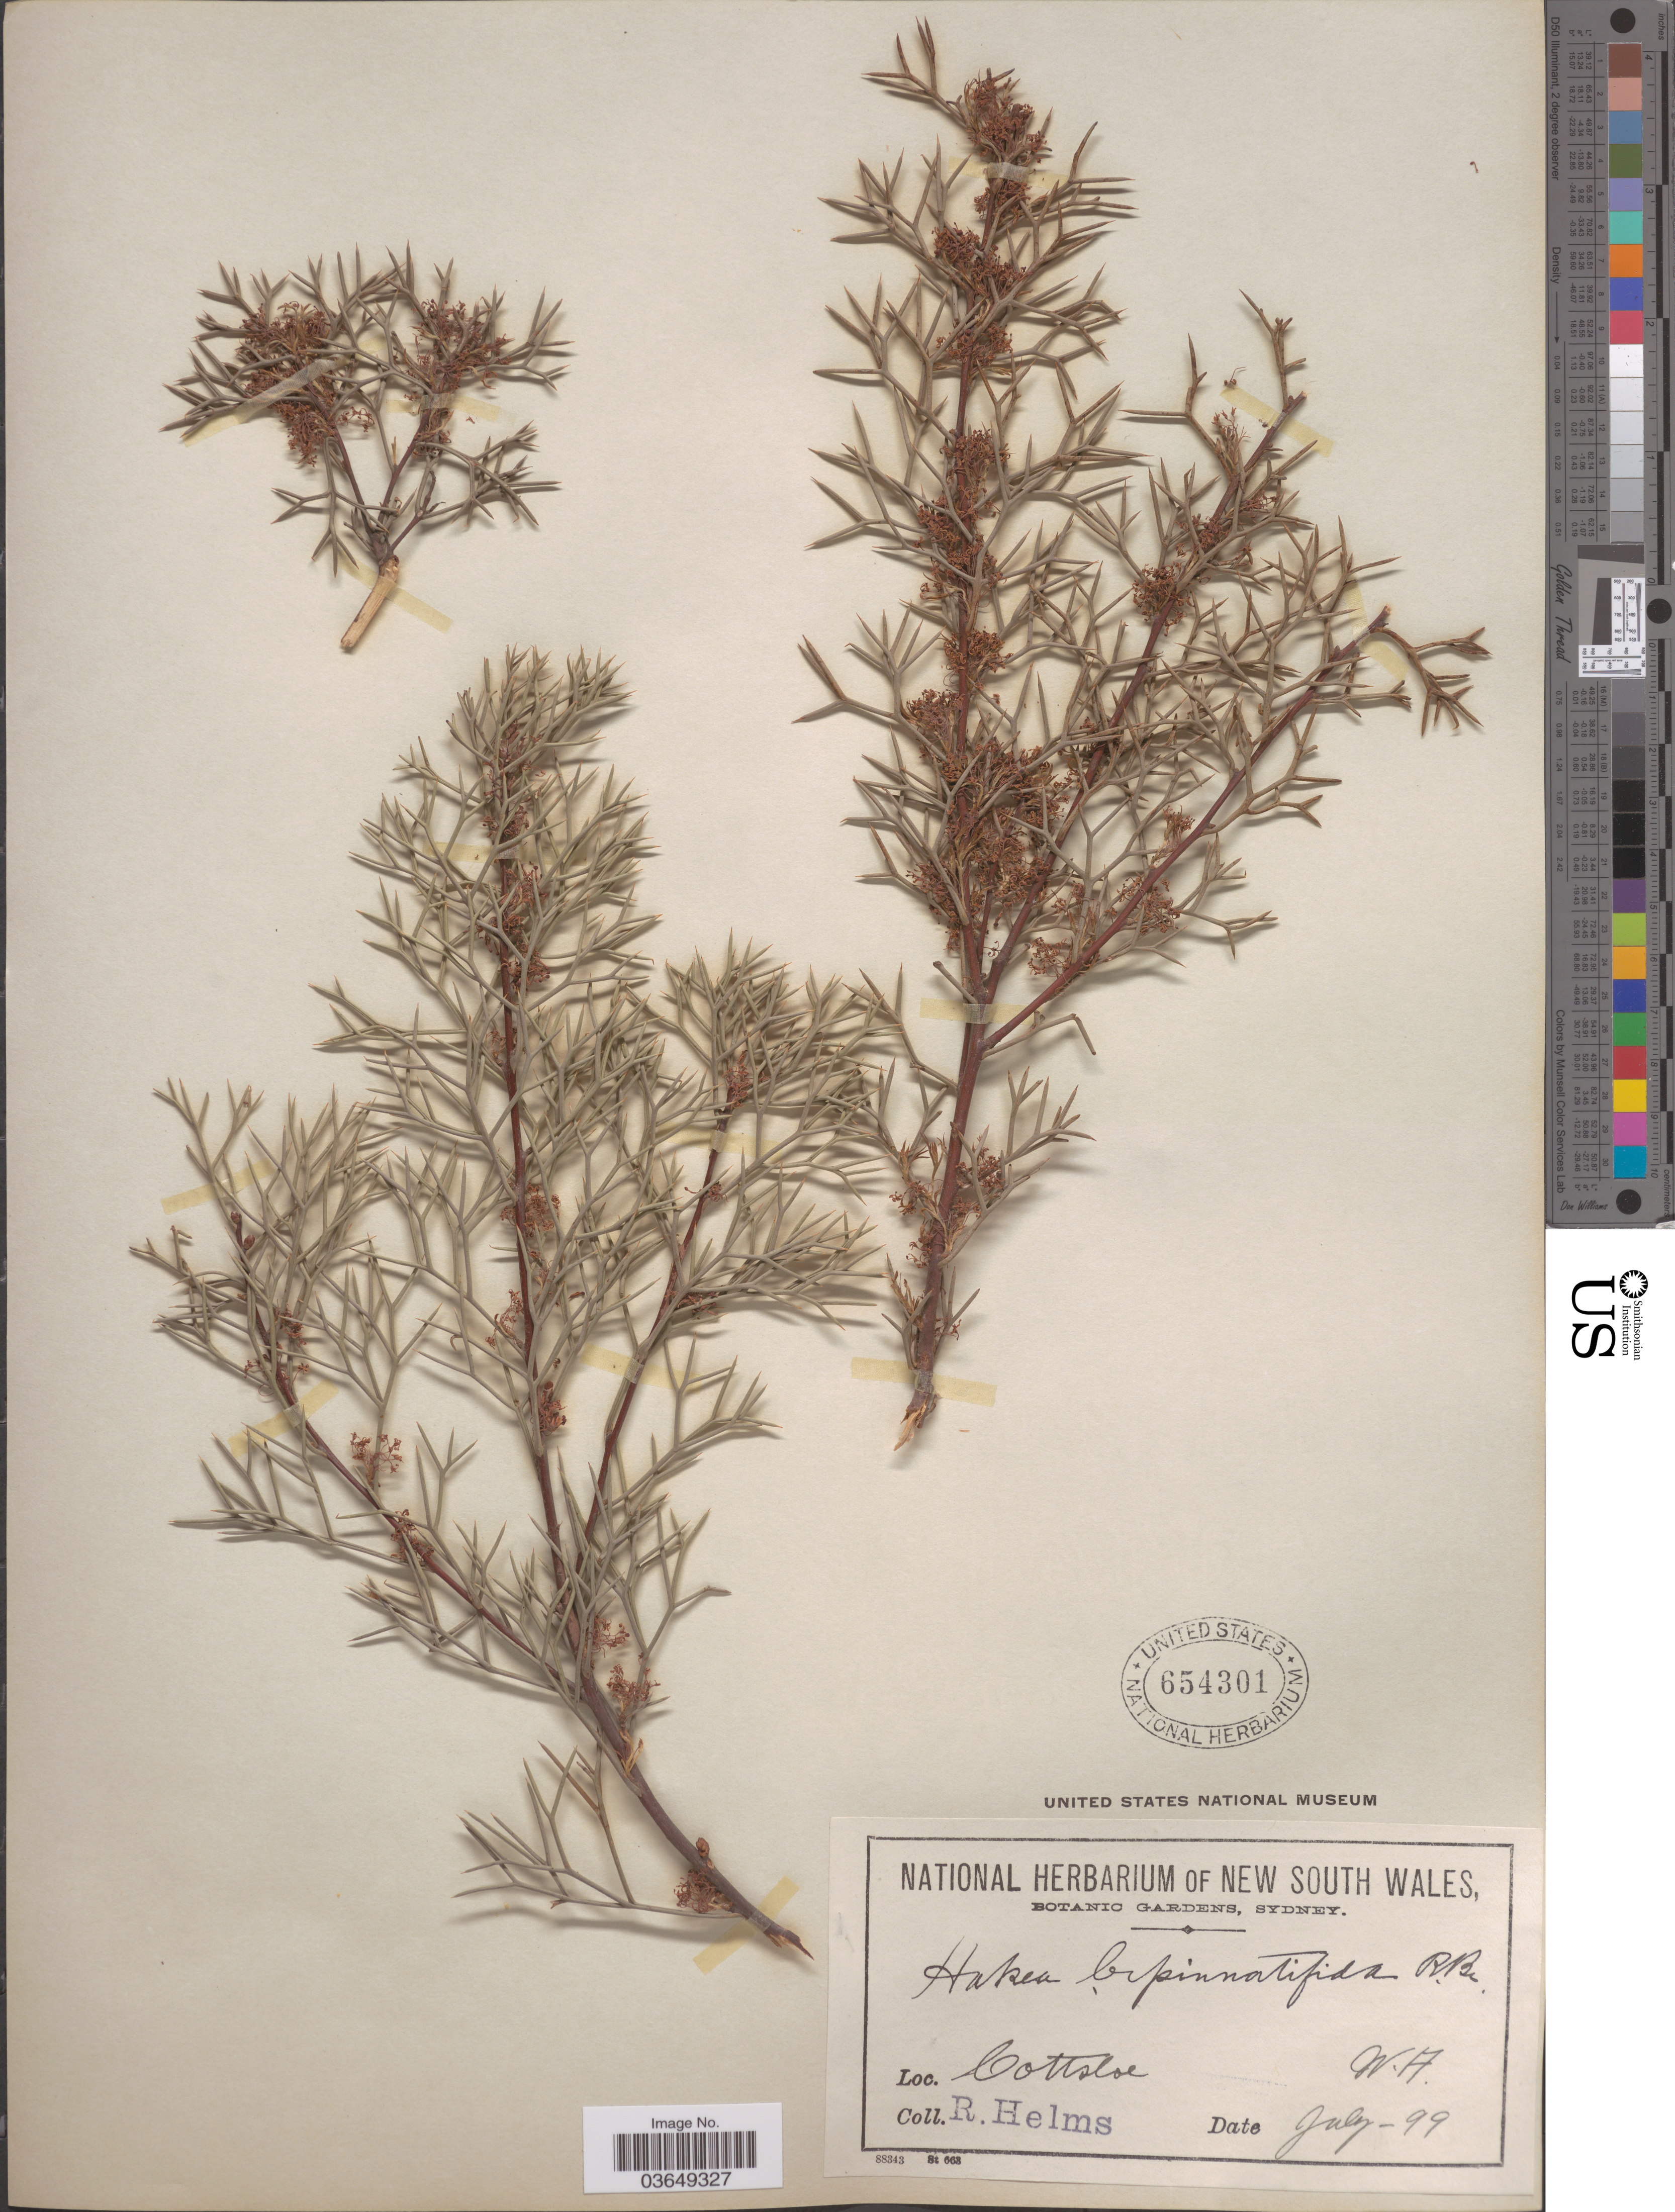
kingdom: Plantae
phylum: Tracheophyta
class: Magnoliopsida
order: Proteales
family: Proteaceae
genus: Hakea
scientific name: Hakea bipinnatifida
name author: R. Br.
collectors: R. Helms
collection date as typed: Transcribed d/m/y: /7/99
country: Australia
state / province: Western Australia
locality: Cottsloe.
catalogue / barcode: US 654301